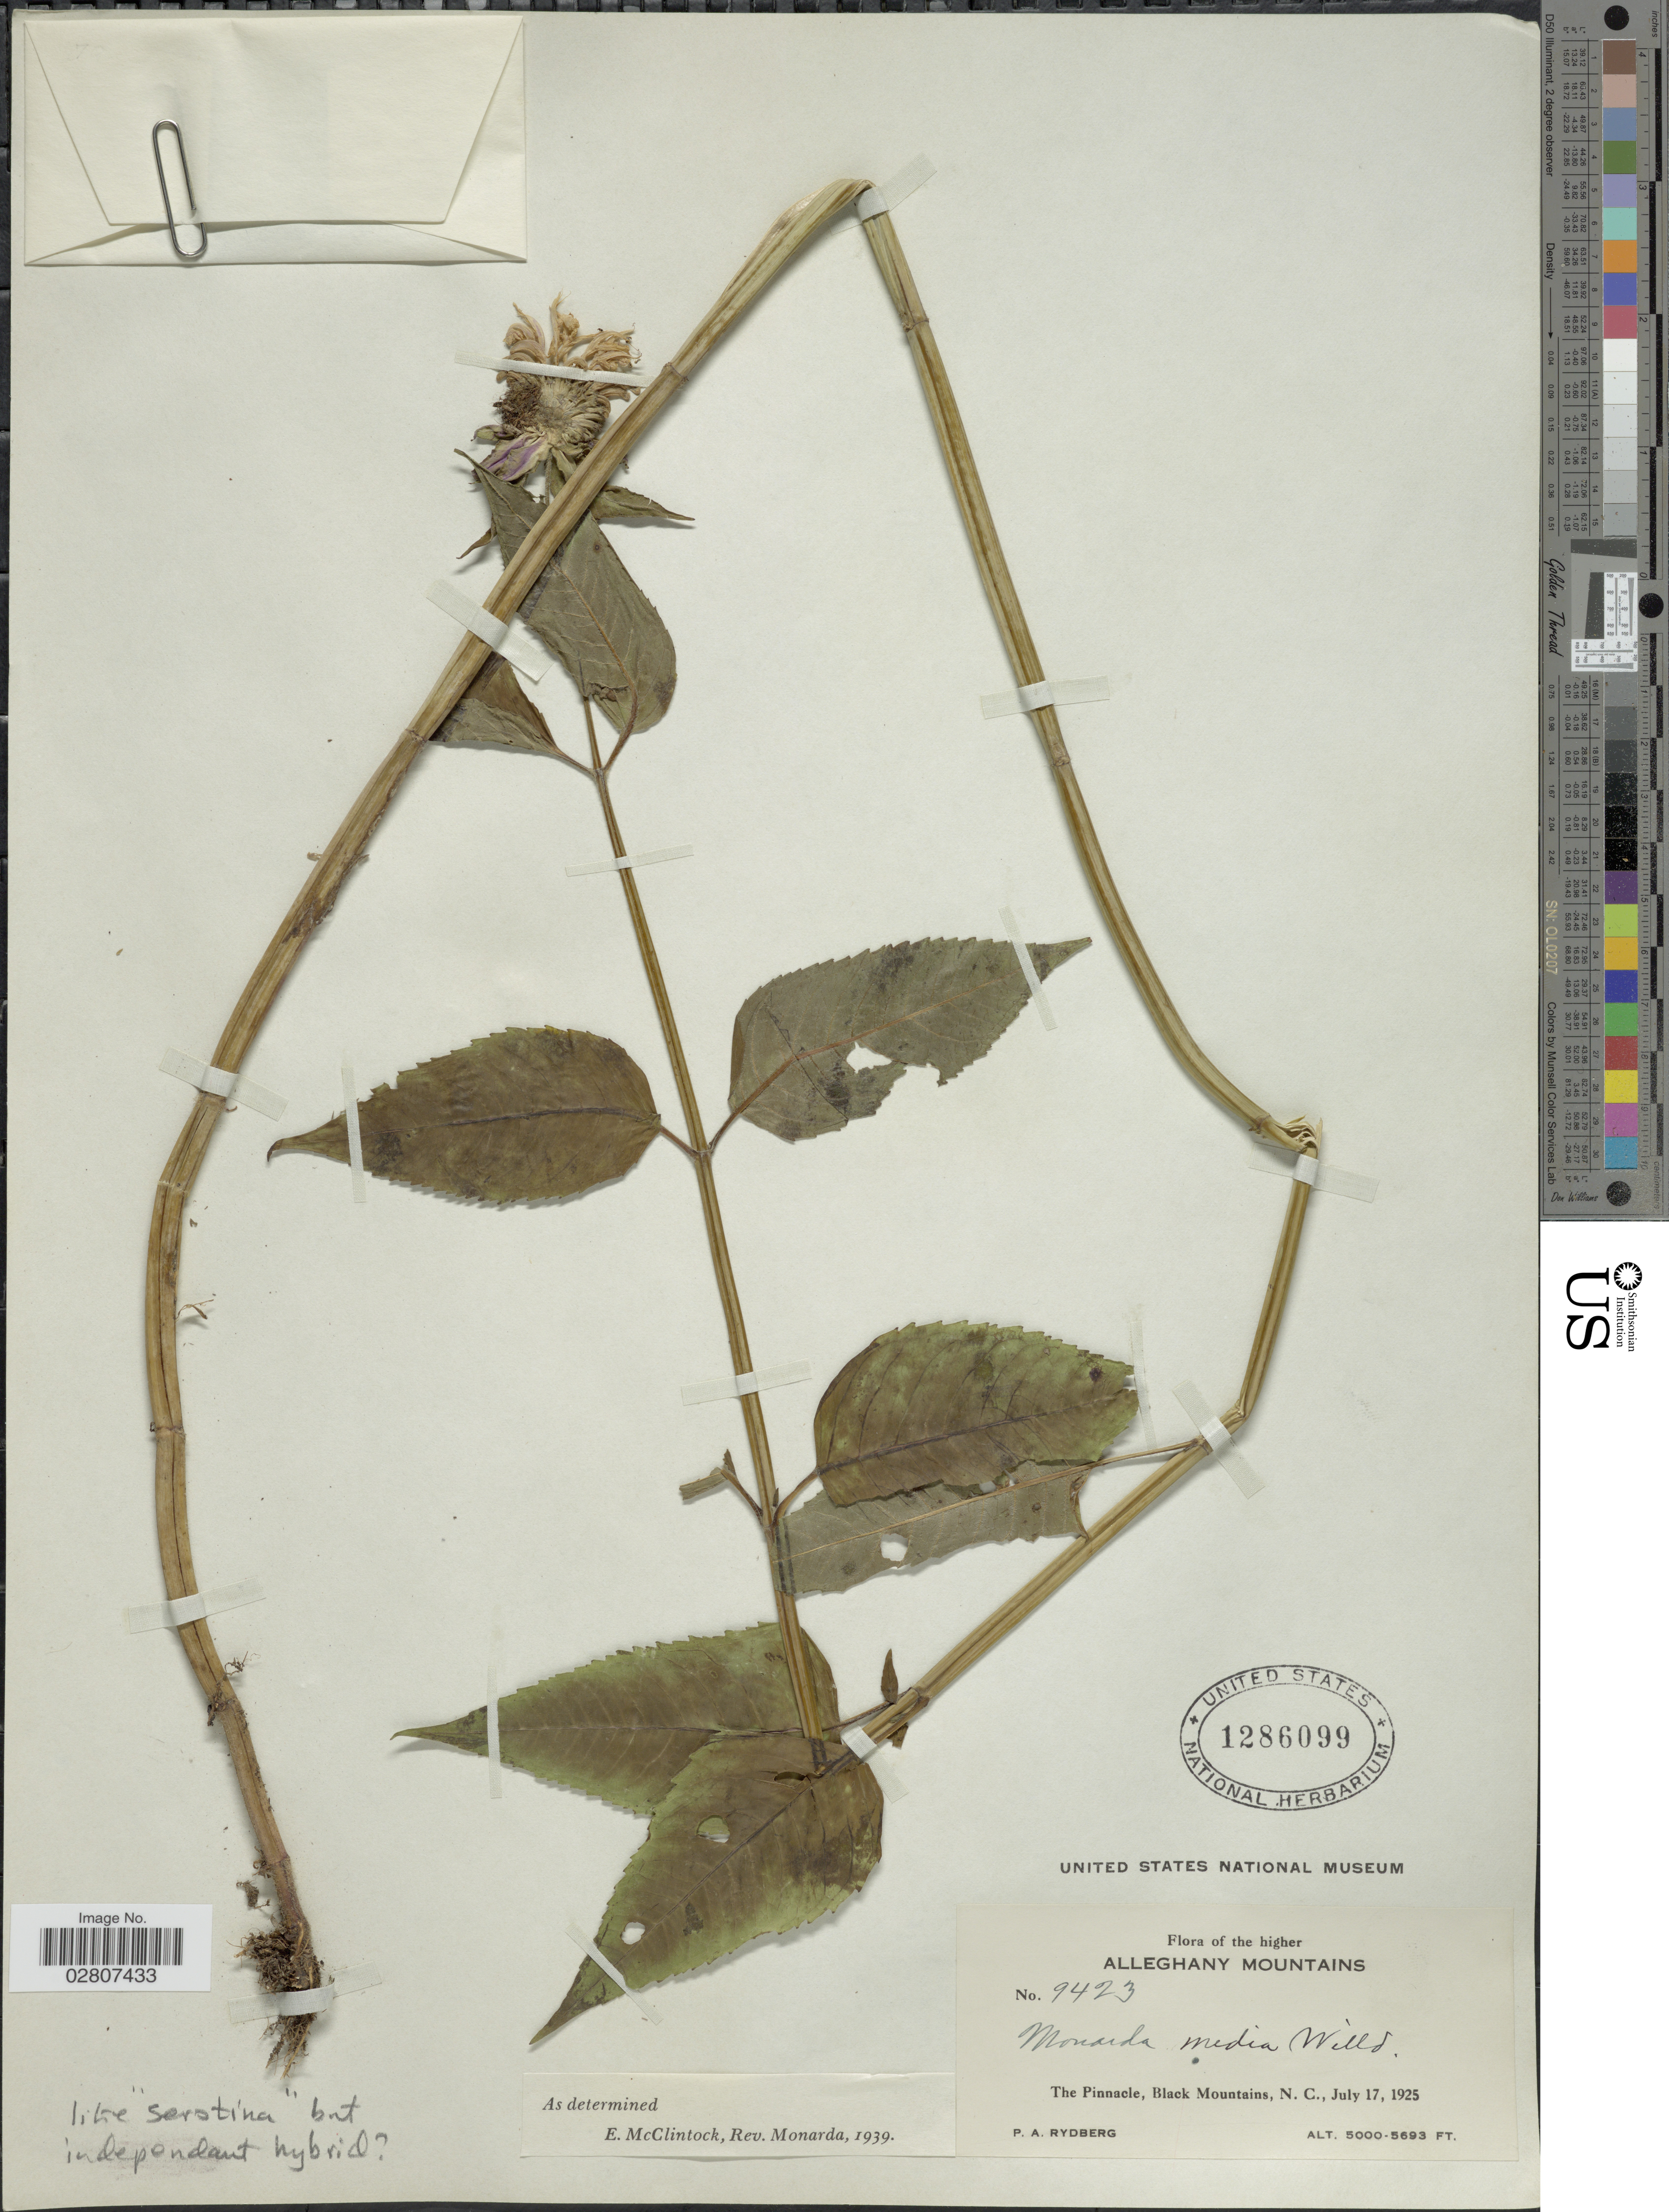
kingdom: Plantae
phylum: Tracheophyta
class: Magnoliopsida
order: Lamiales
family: Lamiaceae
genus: Monarda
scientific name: Monarda media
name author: Willd.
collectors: P. A. Rydberg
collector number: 9423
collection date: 1925-07-17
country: United States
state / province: North Carolina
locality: The Higher Alleghany Mountains. The Pinnacle, Black Mountains, N.C.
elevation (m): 1524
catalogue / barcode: US 1286099